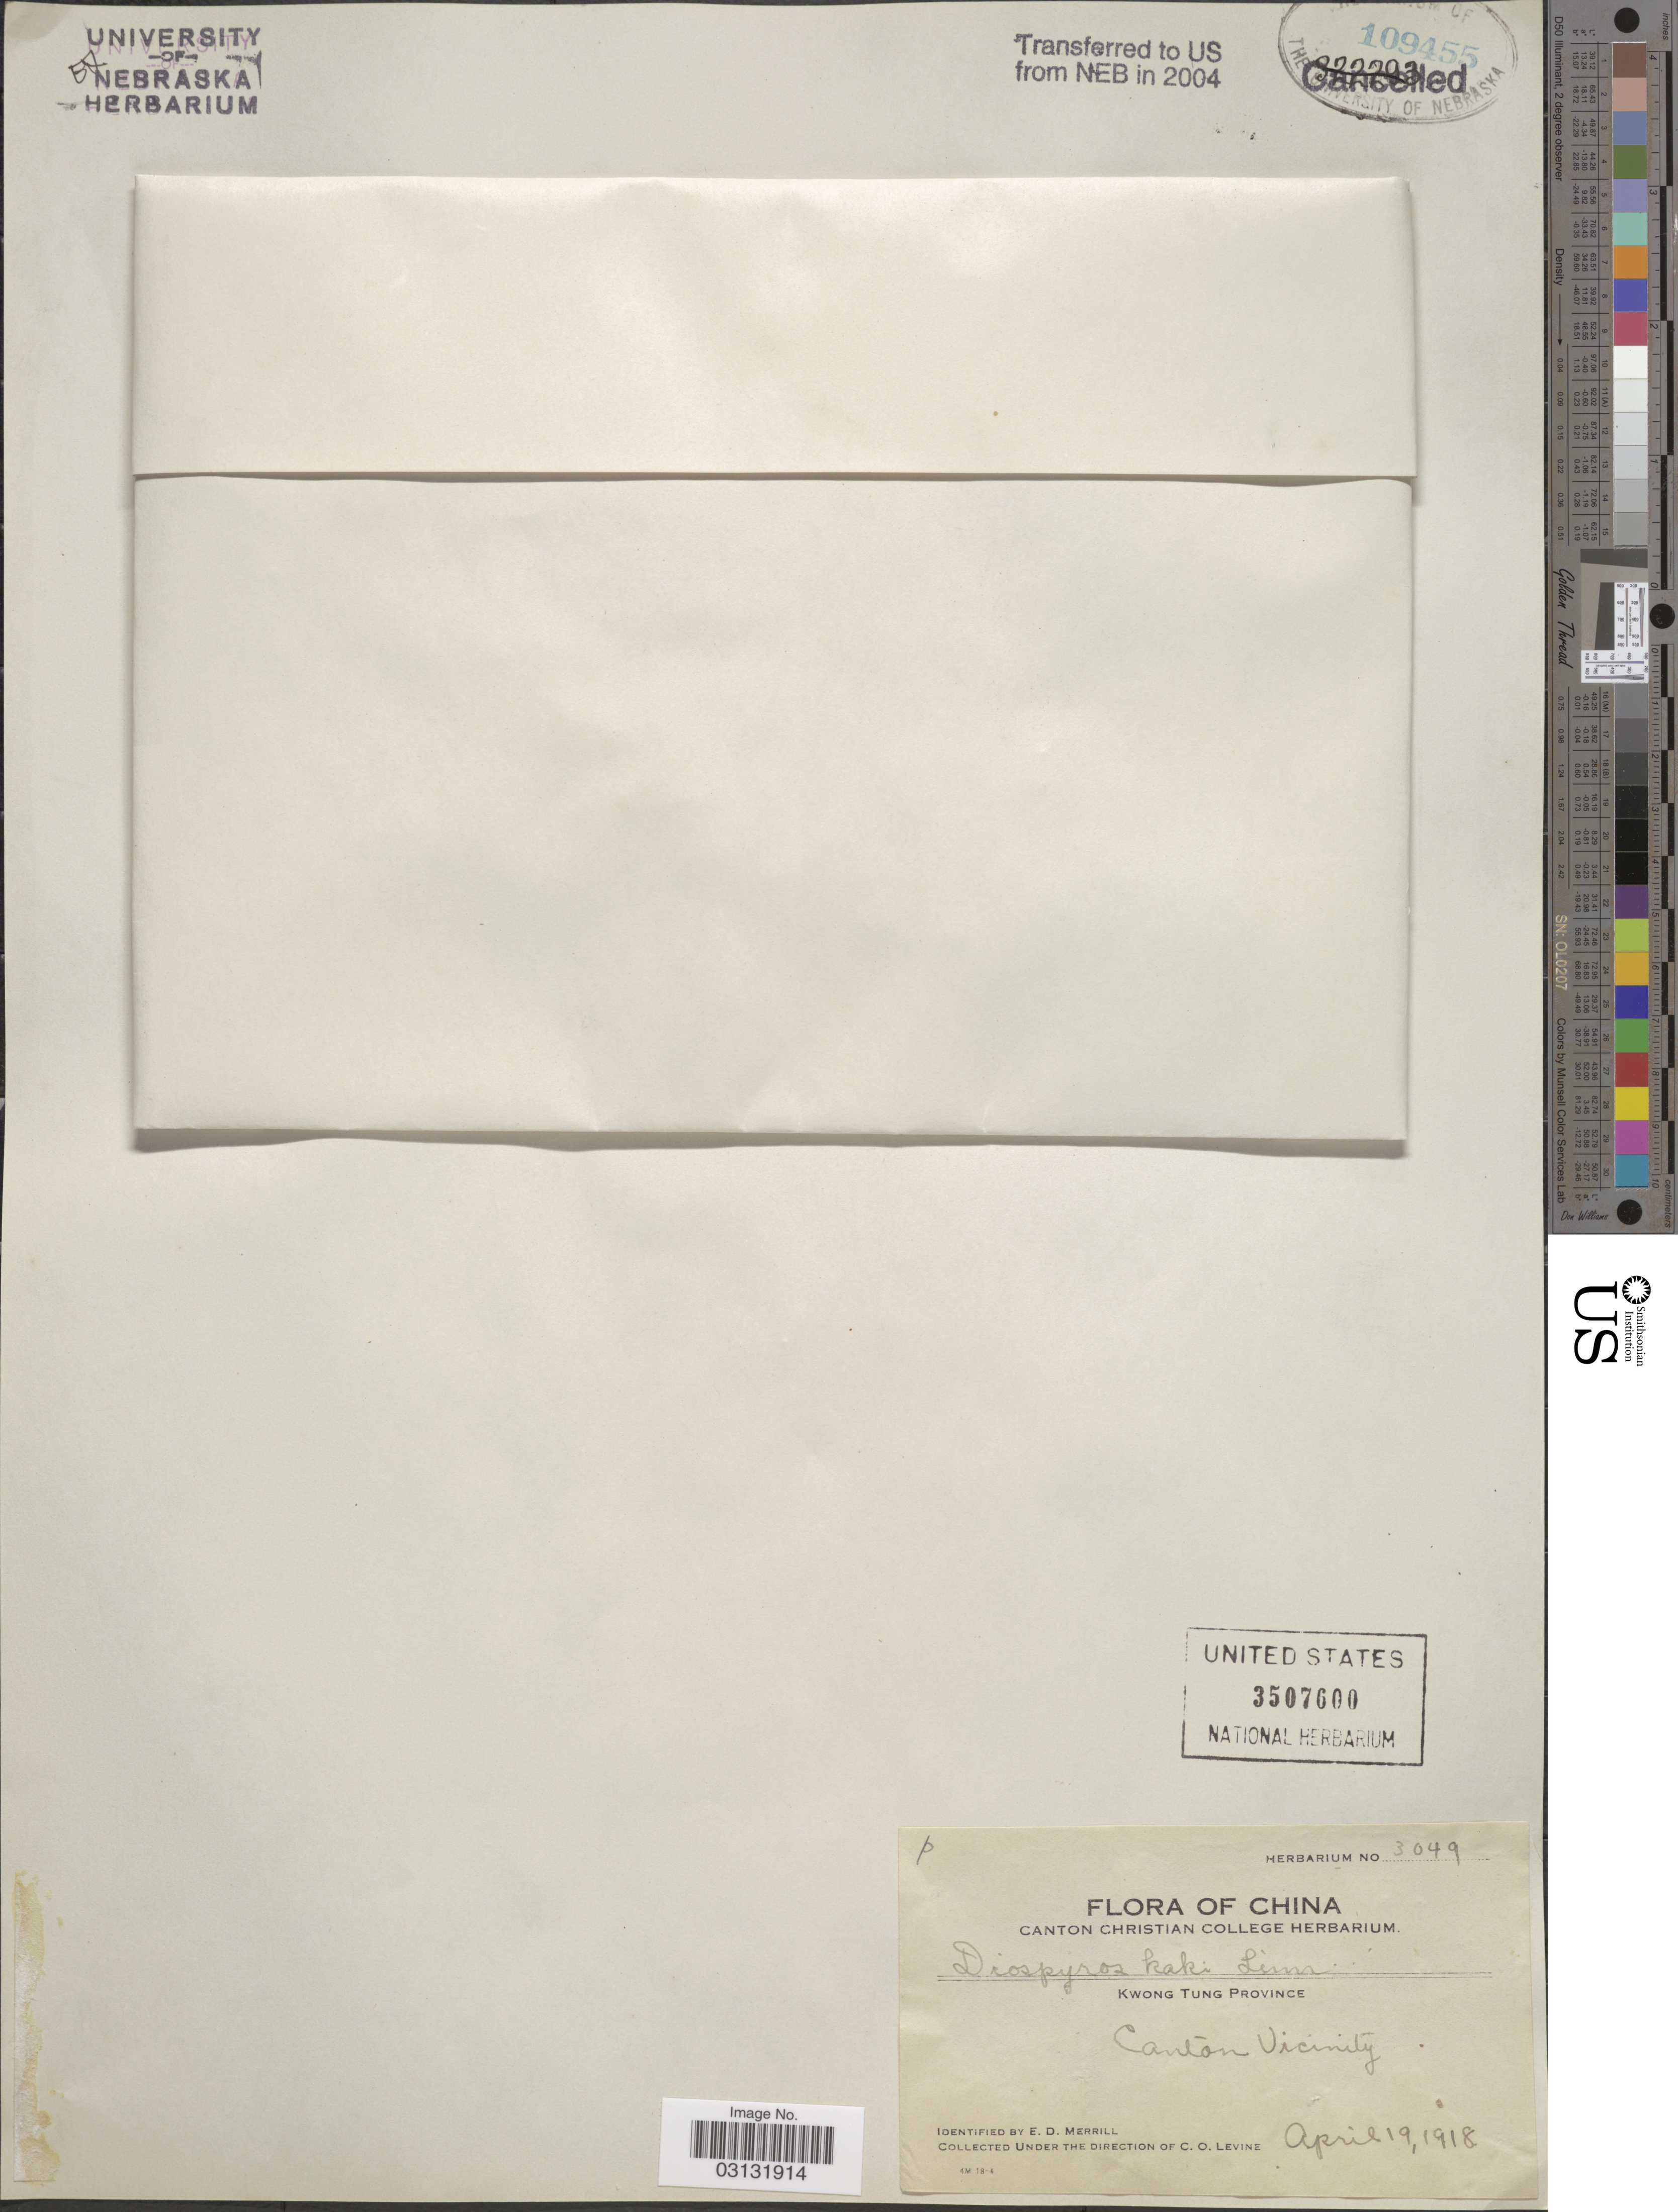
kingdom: Plantae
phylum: Tracheophyta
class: Magnoliopsida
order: Ericales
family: Ebenaceae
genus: Diospyros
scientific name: Diospyros kaki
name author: Thunb.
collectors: C. O. Levine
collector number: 3049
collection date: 1918-04-19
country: China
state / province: Guangdong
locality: Kwong Tung Province. Canton Vicinity.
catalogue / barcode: US 3507600